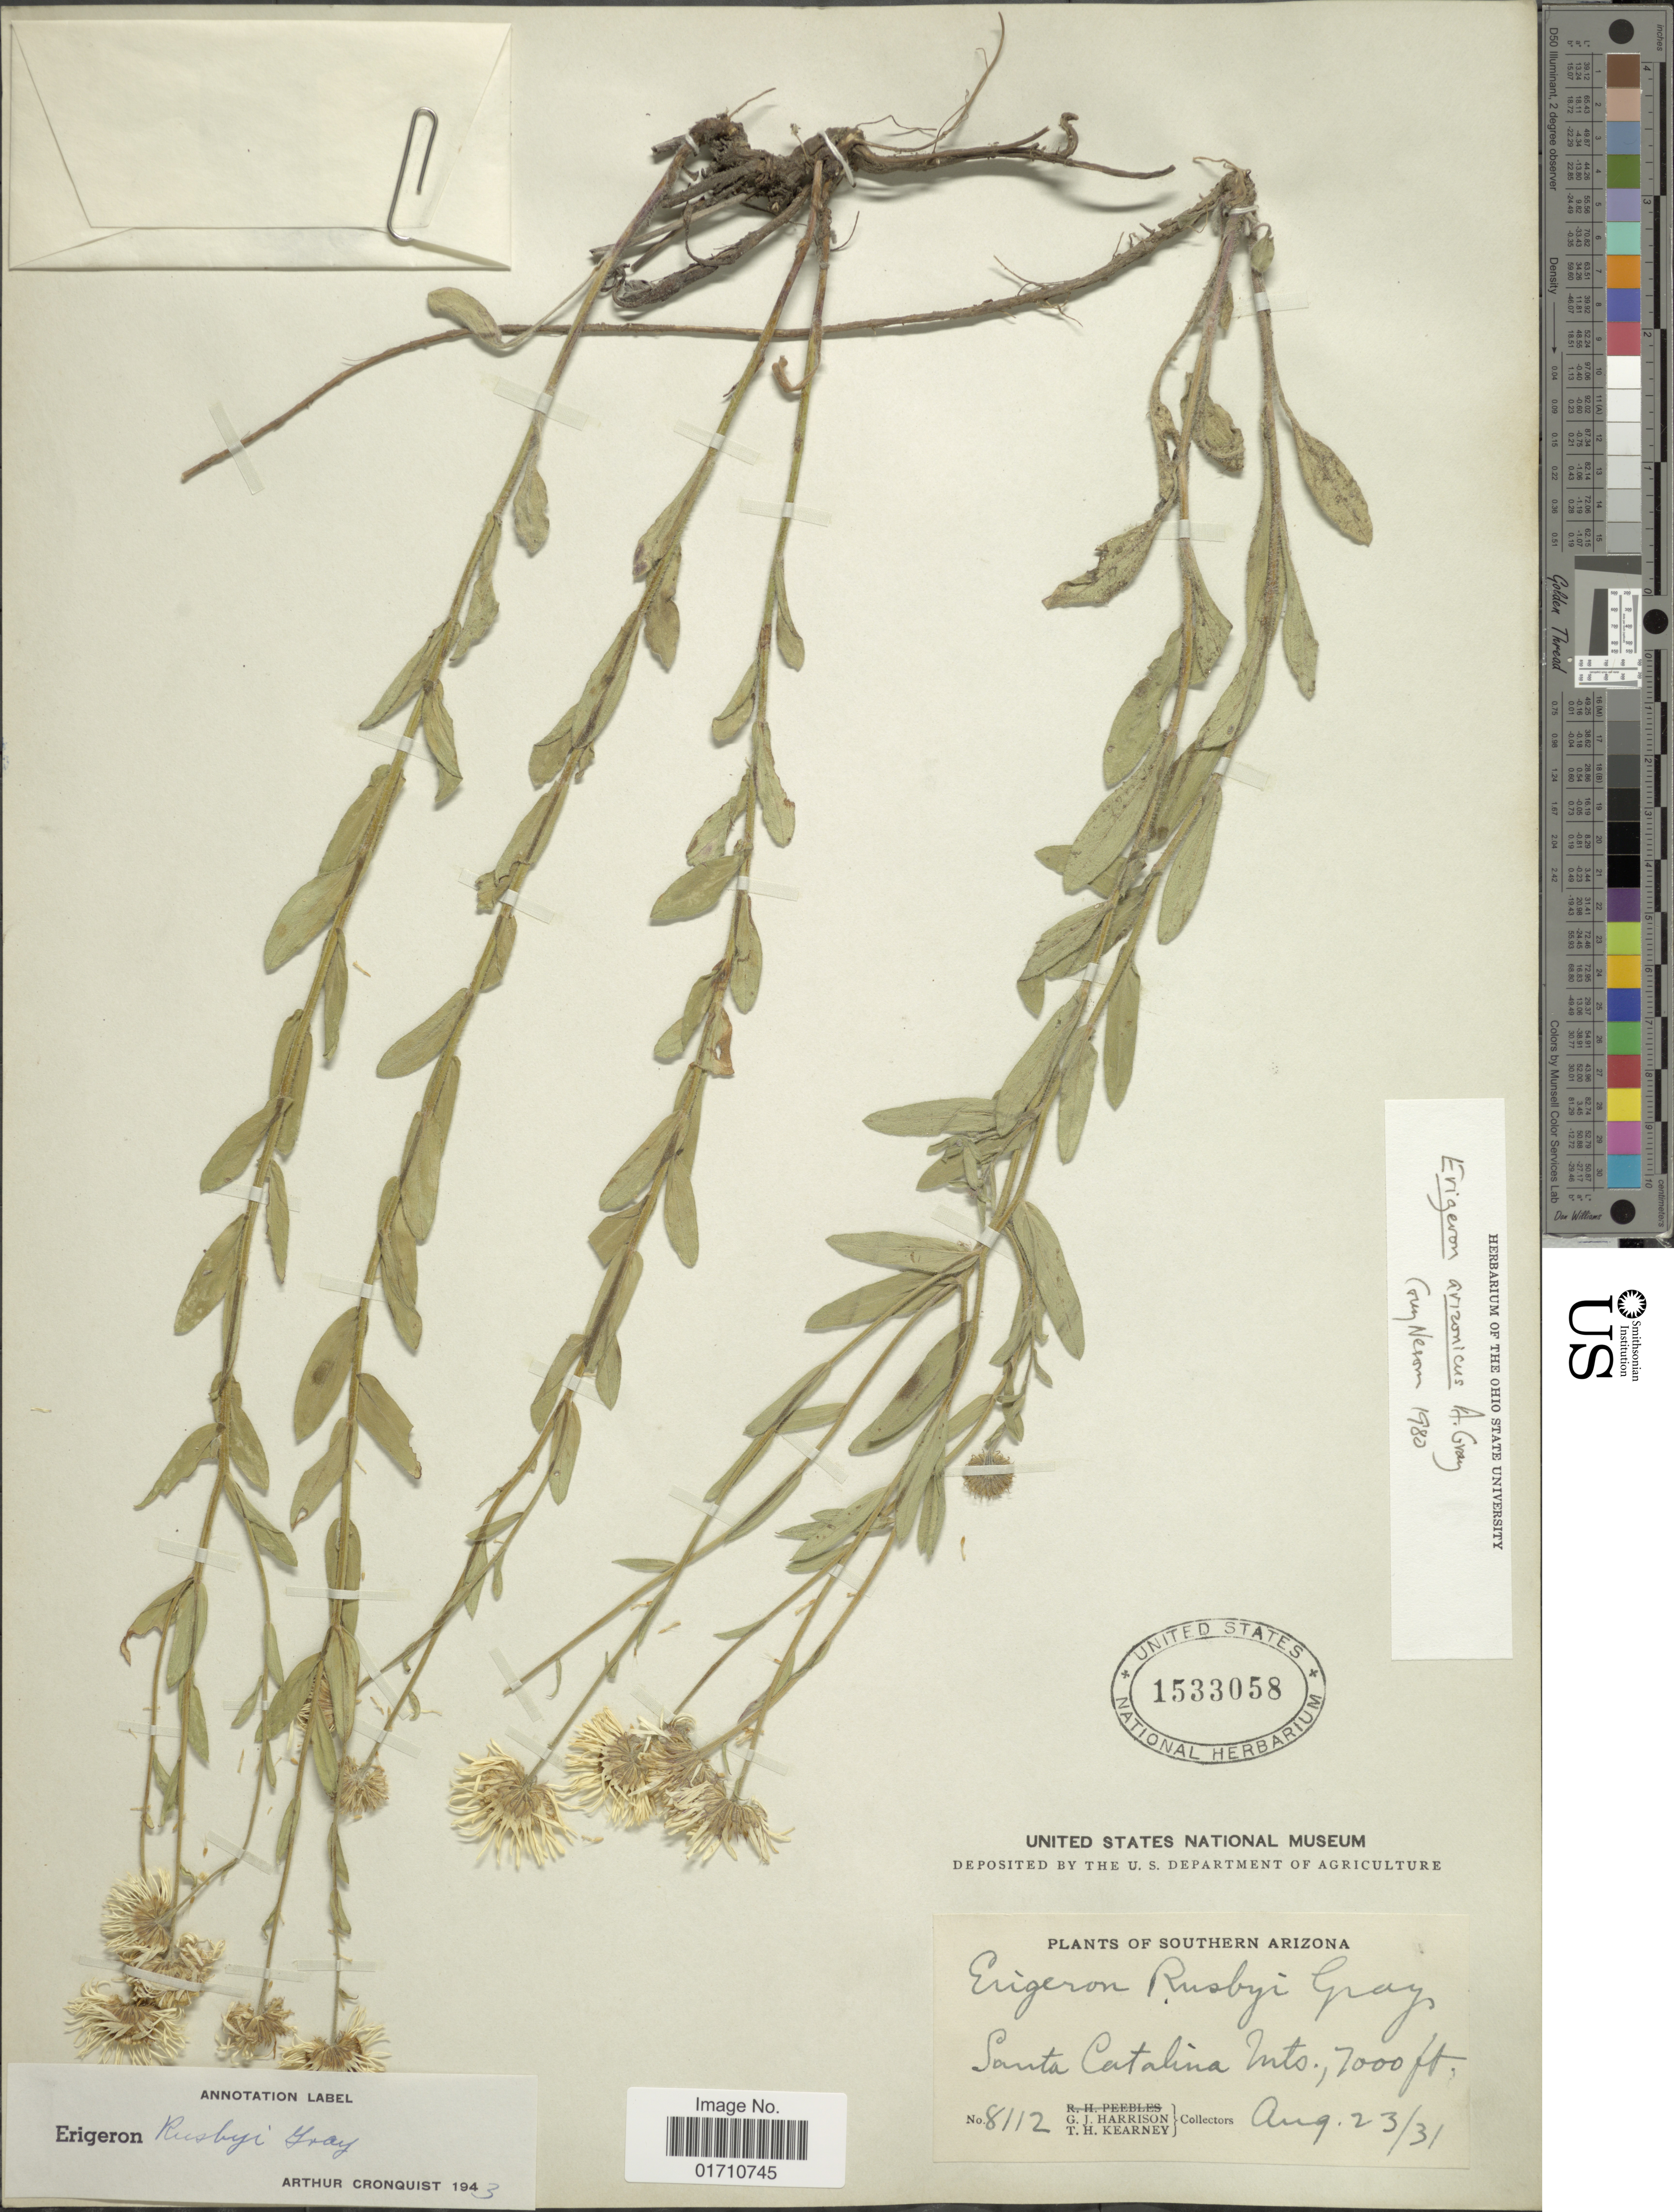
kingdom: Plantae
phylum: Tracheophyta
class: Magnoliopsida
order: Asterales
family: Asteraceae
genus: Erigeron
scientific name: Erigeron arizonicus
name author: A. Gray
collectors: G. J. Harrison & T. H. Kearney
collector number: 8112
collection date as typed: Transcribed d/m/y: 23/8/31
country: United States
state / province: Arizona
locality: Southern Arizona, Santa Catalina Mts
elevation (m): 2134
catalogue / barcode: US 1533058